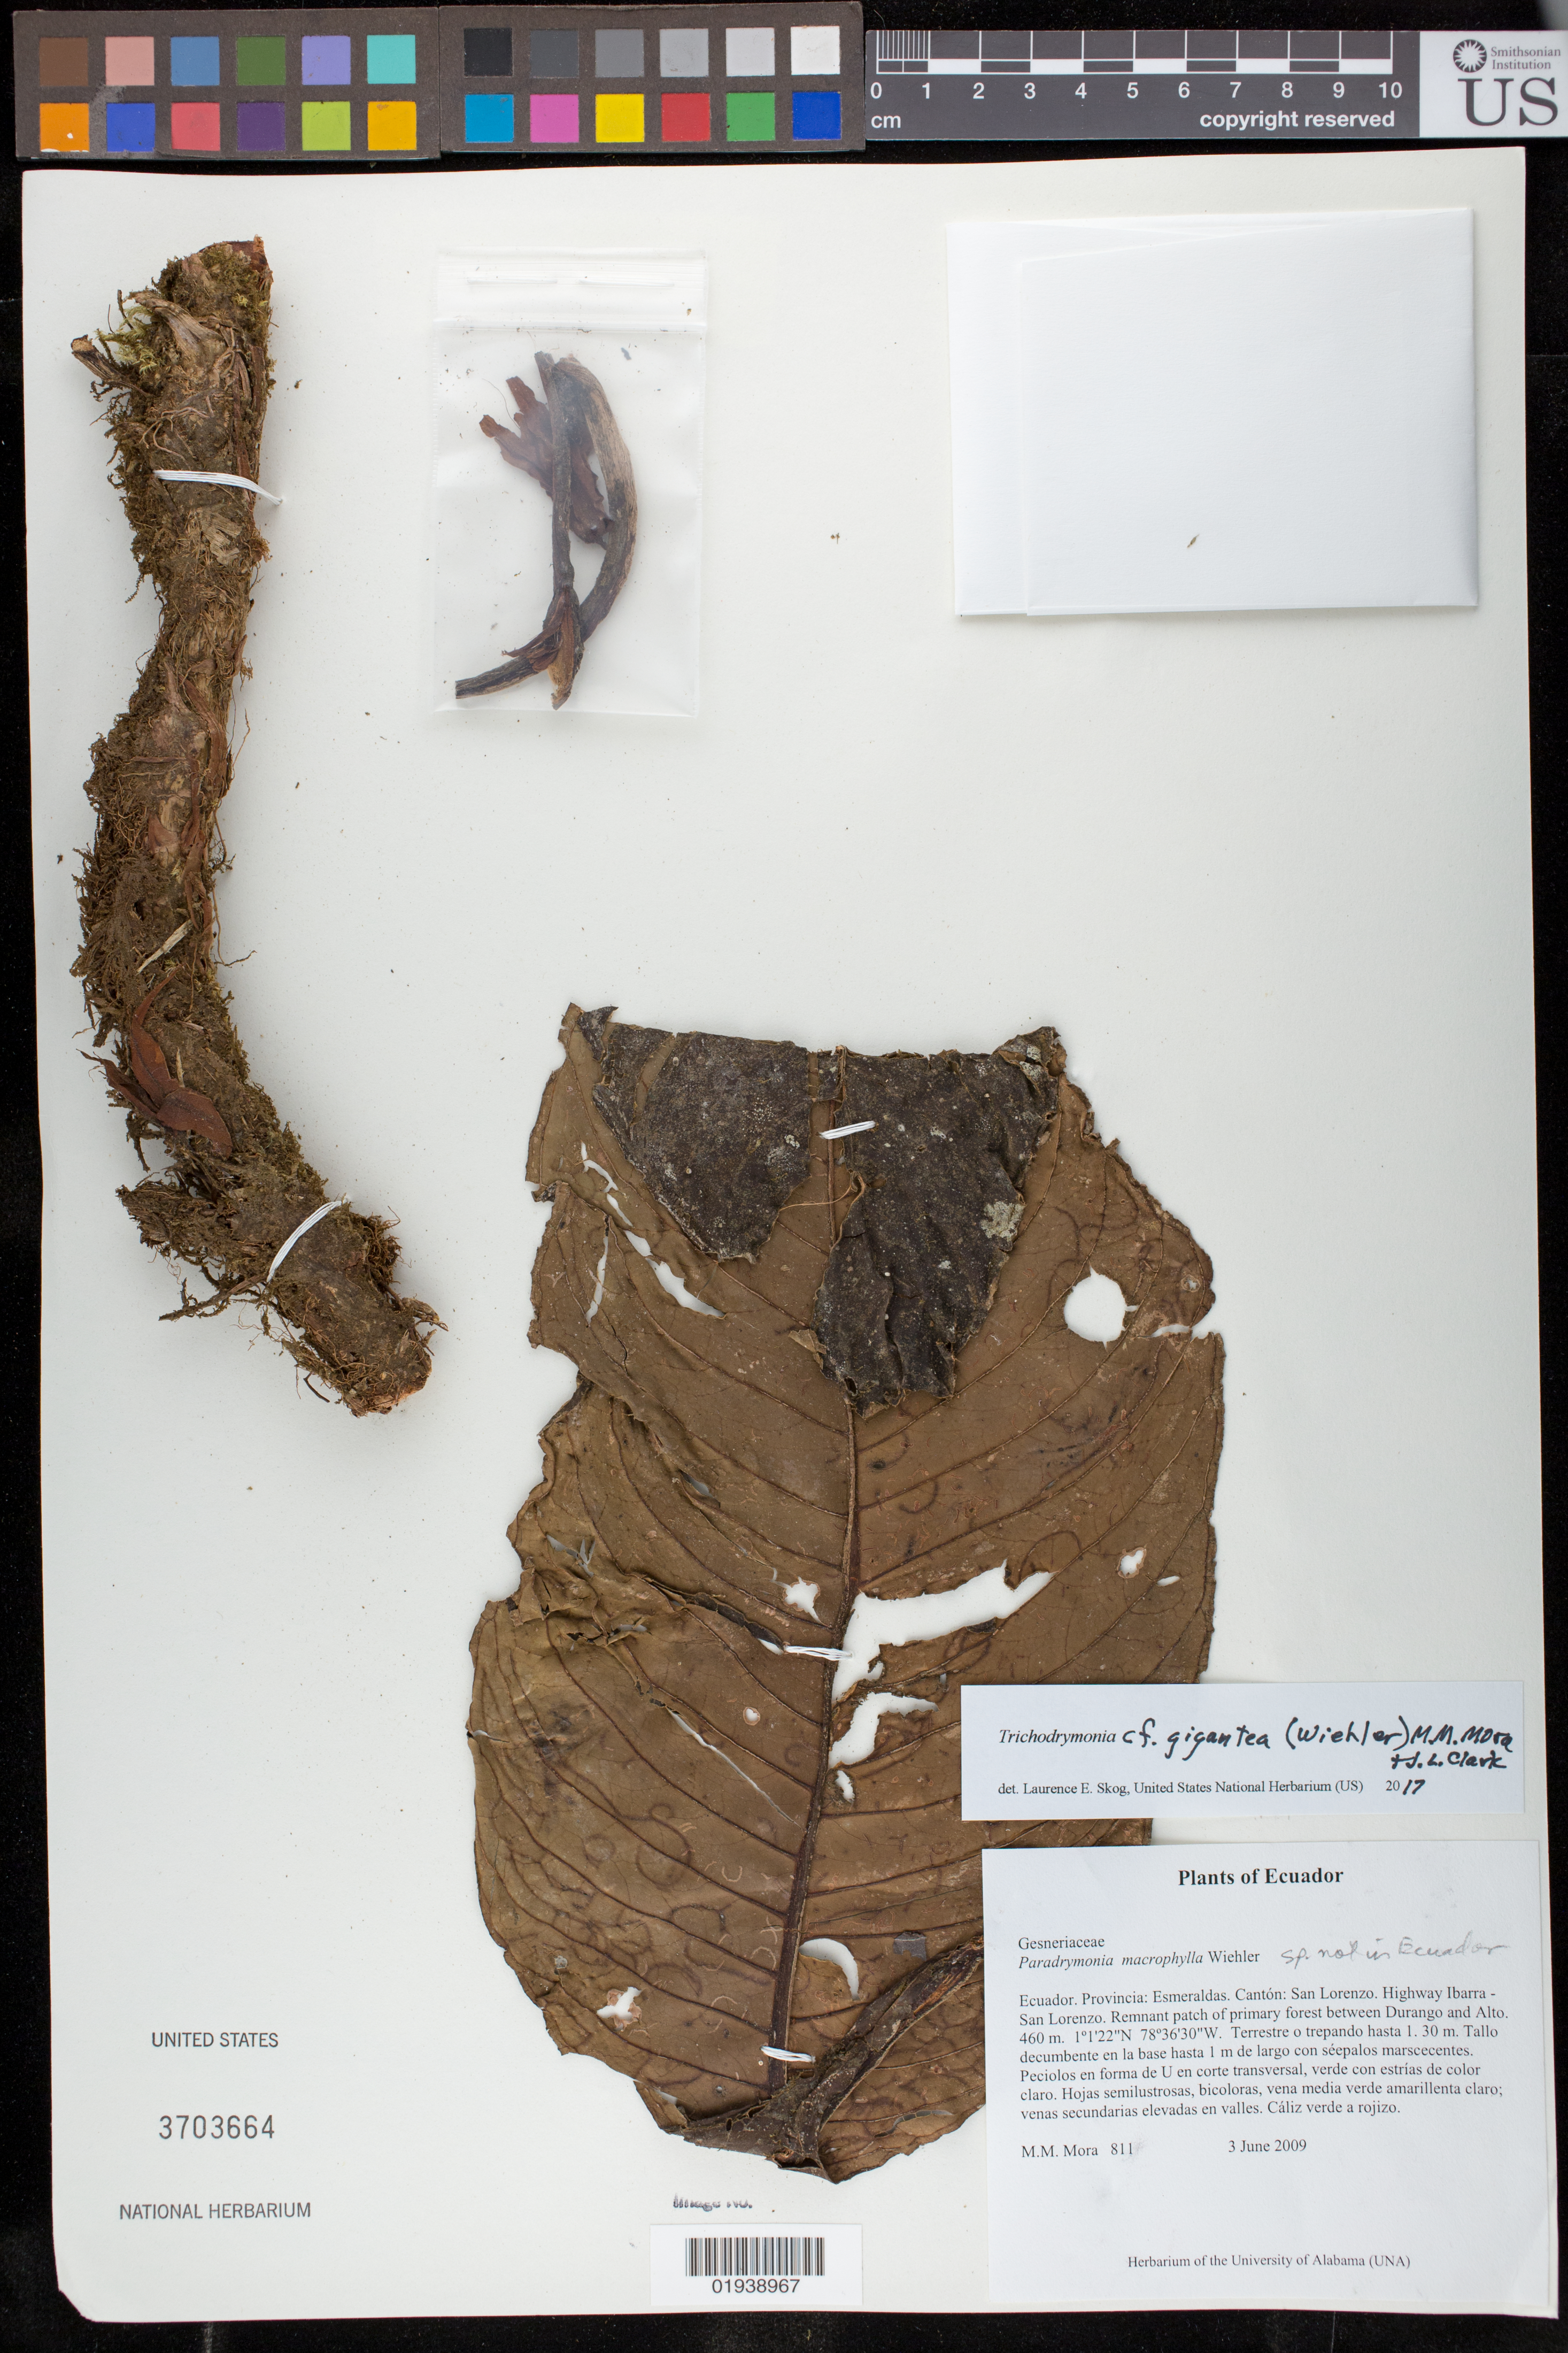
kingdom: Plantae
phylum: Tracheophyta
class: Magnoliopsida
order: Lamiales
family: Gesneriaceae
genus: Trichodrymonia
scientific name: Trichodrymonia gigantea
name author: (Wiehler) M.M. Mora & J.L. Clark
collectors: M. M. Mora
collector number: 811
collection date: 2009-06-03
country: Ecuador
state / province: Esmeraldas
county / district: San Lorenzo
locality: Highway Ibarra - San Lorenzo. Remnant patch of primary forest between Durango and Alto.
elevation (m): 460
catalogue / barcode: US 3703664